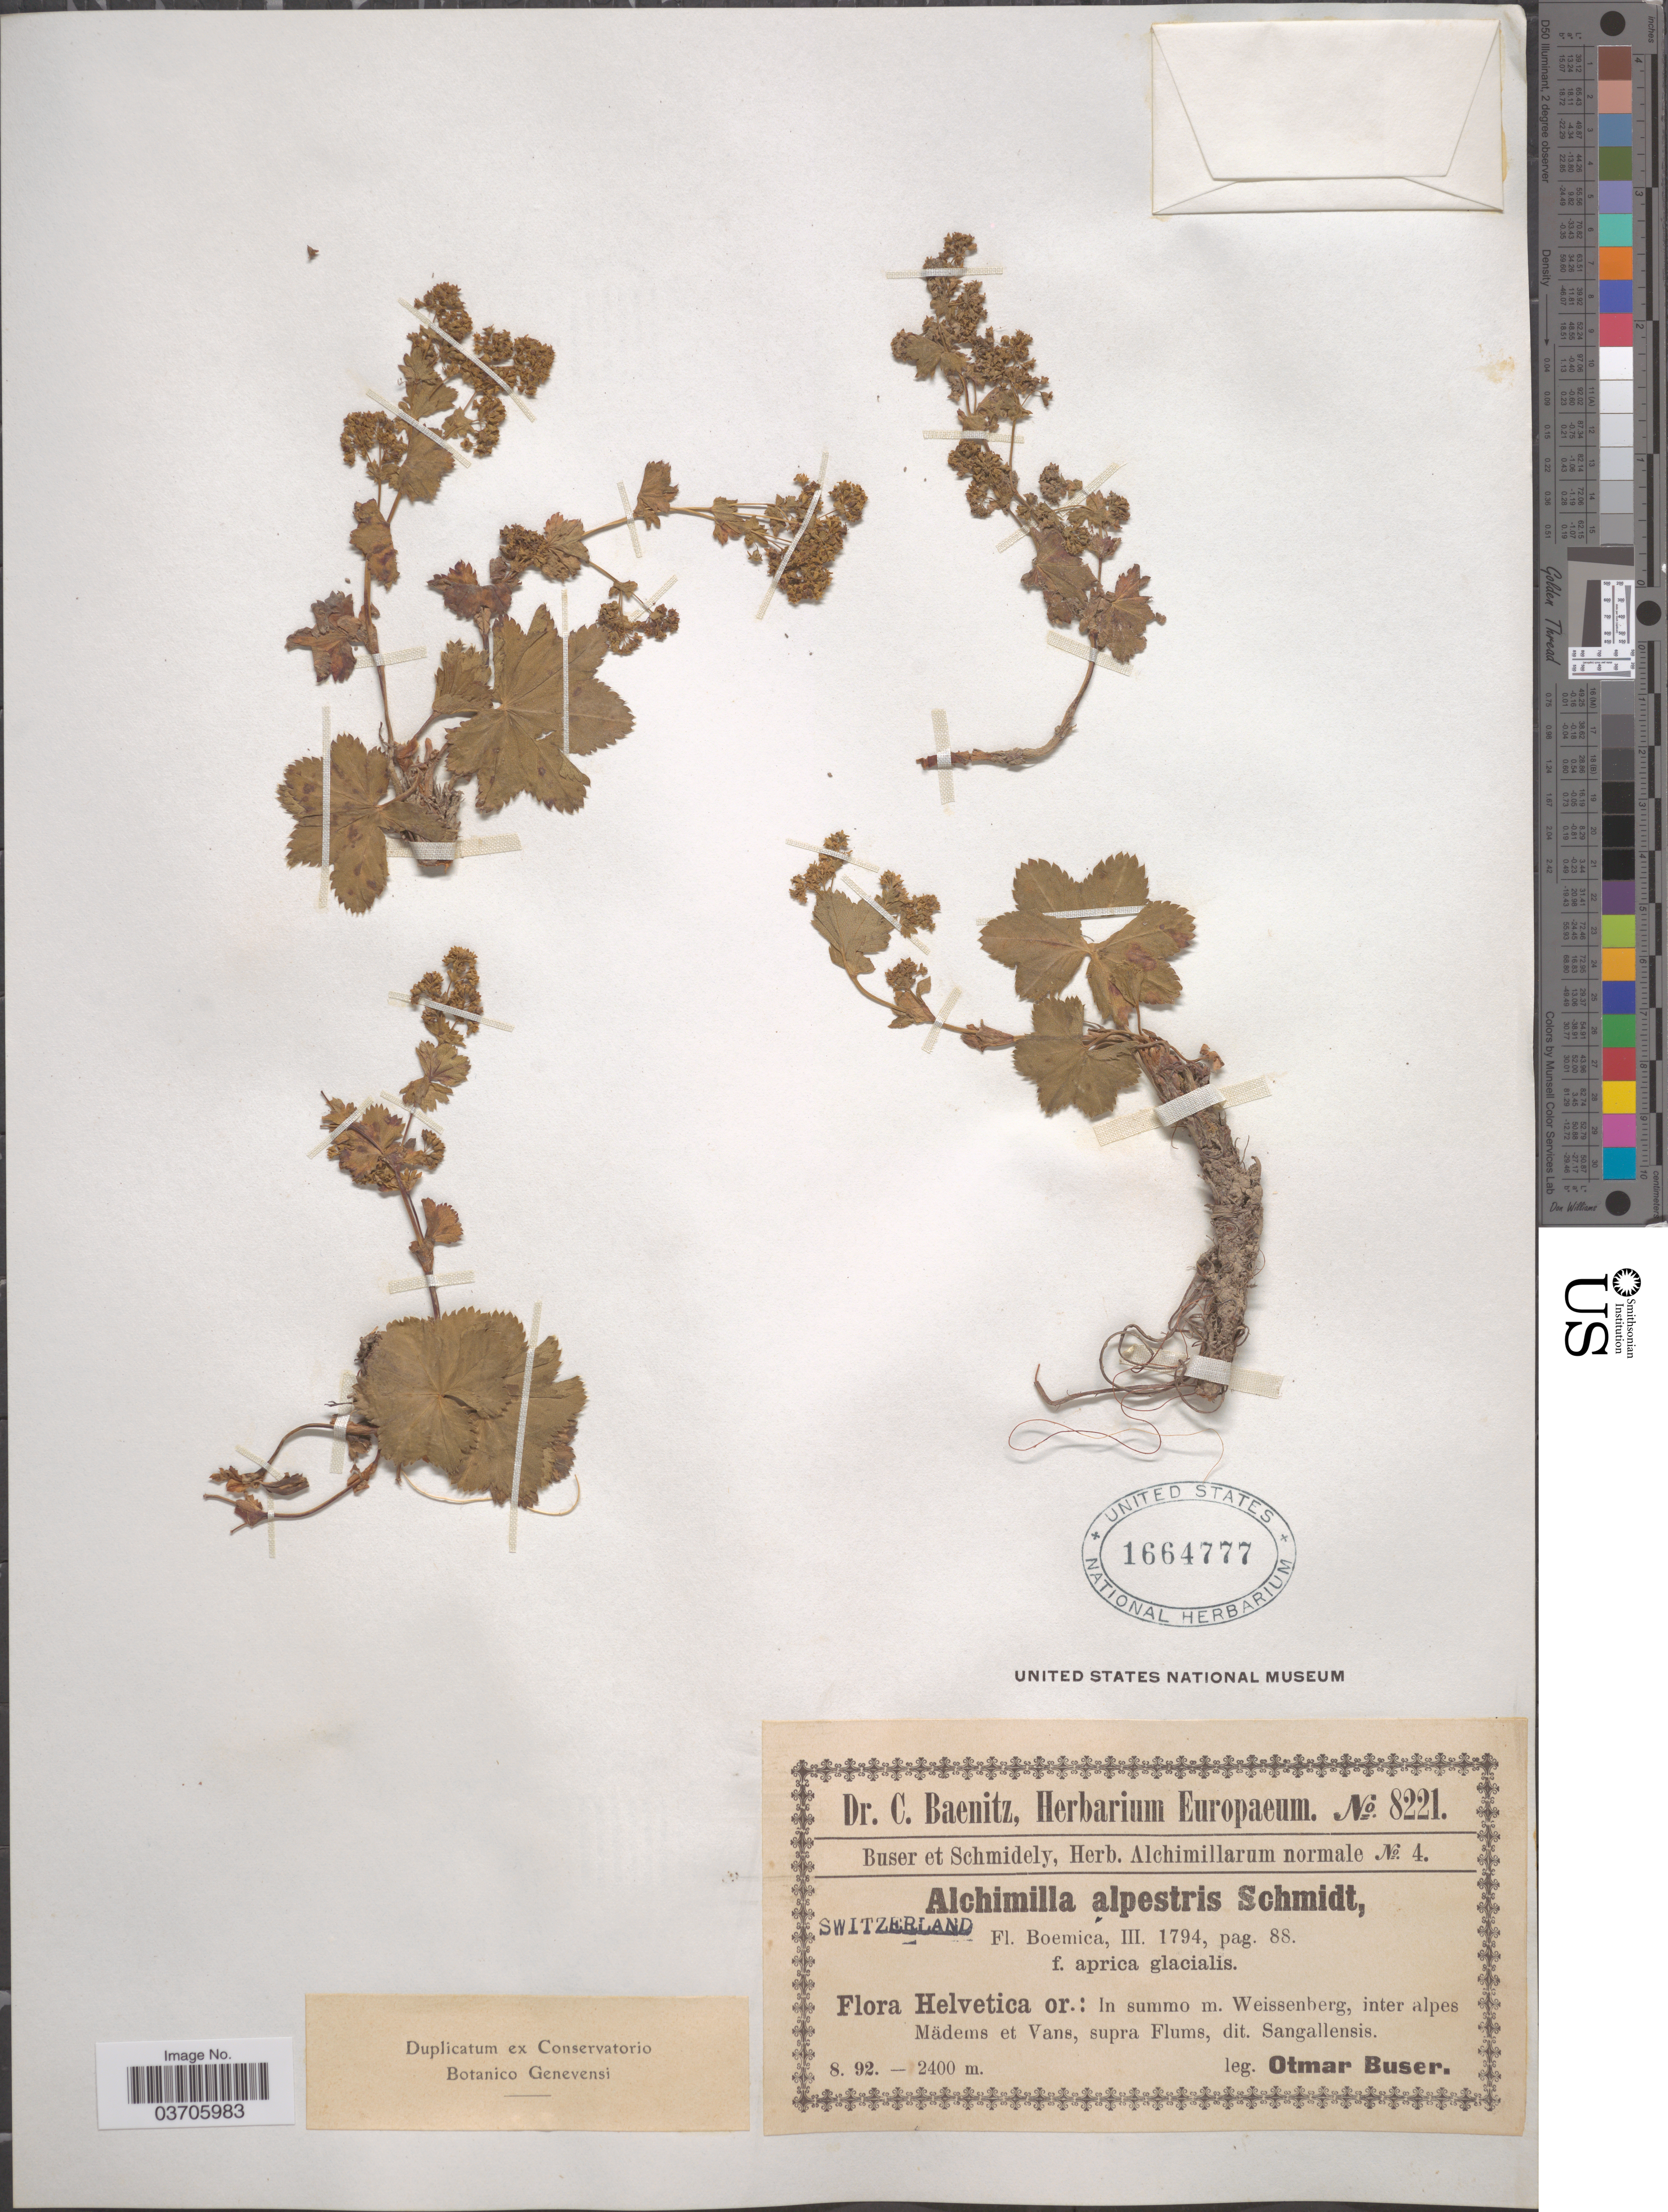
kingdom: Plantae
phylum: Tracheophyta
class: Magnoliopsida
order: Rosales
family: Rosaceae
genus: Alchemilla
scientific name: Alchemilla alpestris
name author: (F.W. Schmidt) Opiz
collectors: O. Buser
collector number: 8221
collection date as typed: Transcribed d/m/y: /8/92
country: Switzerland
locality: Helvetica or.: In summo m. Weissenberg, inter alpes Mädems et Vans, supra Flums, dit. Sangallensis.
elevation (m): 2400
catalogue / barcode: US 1664777